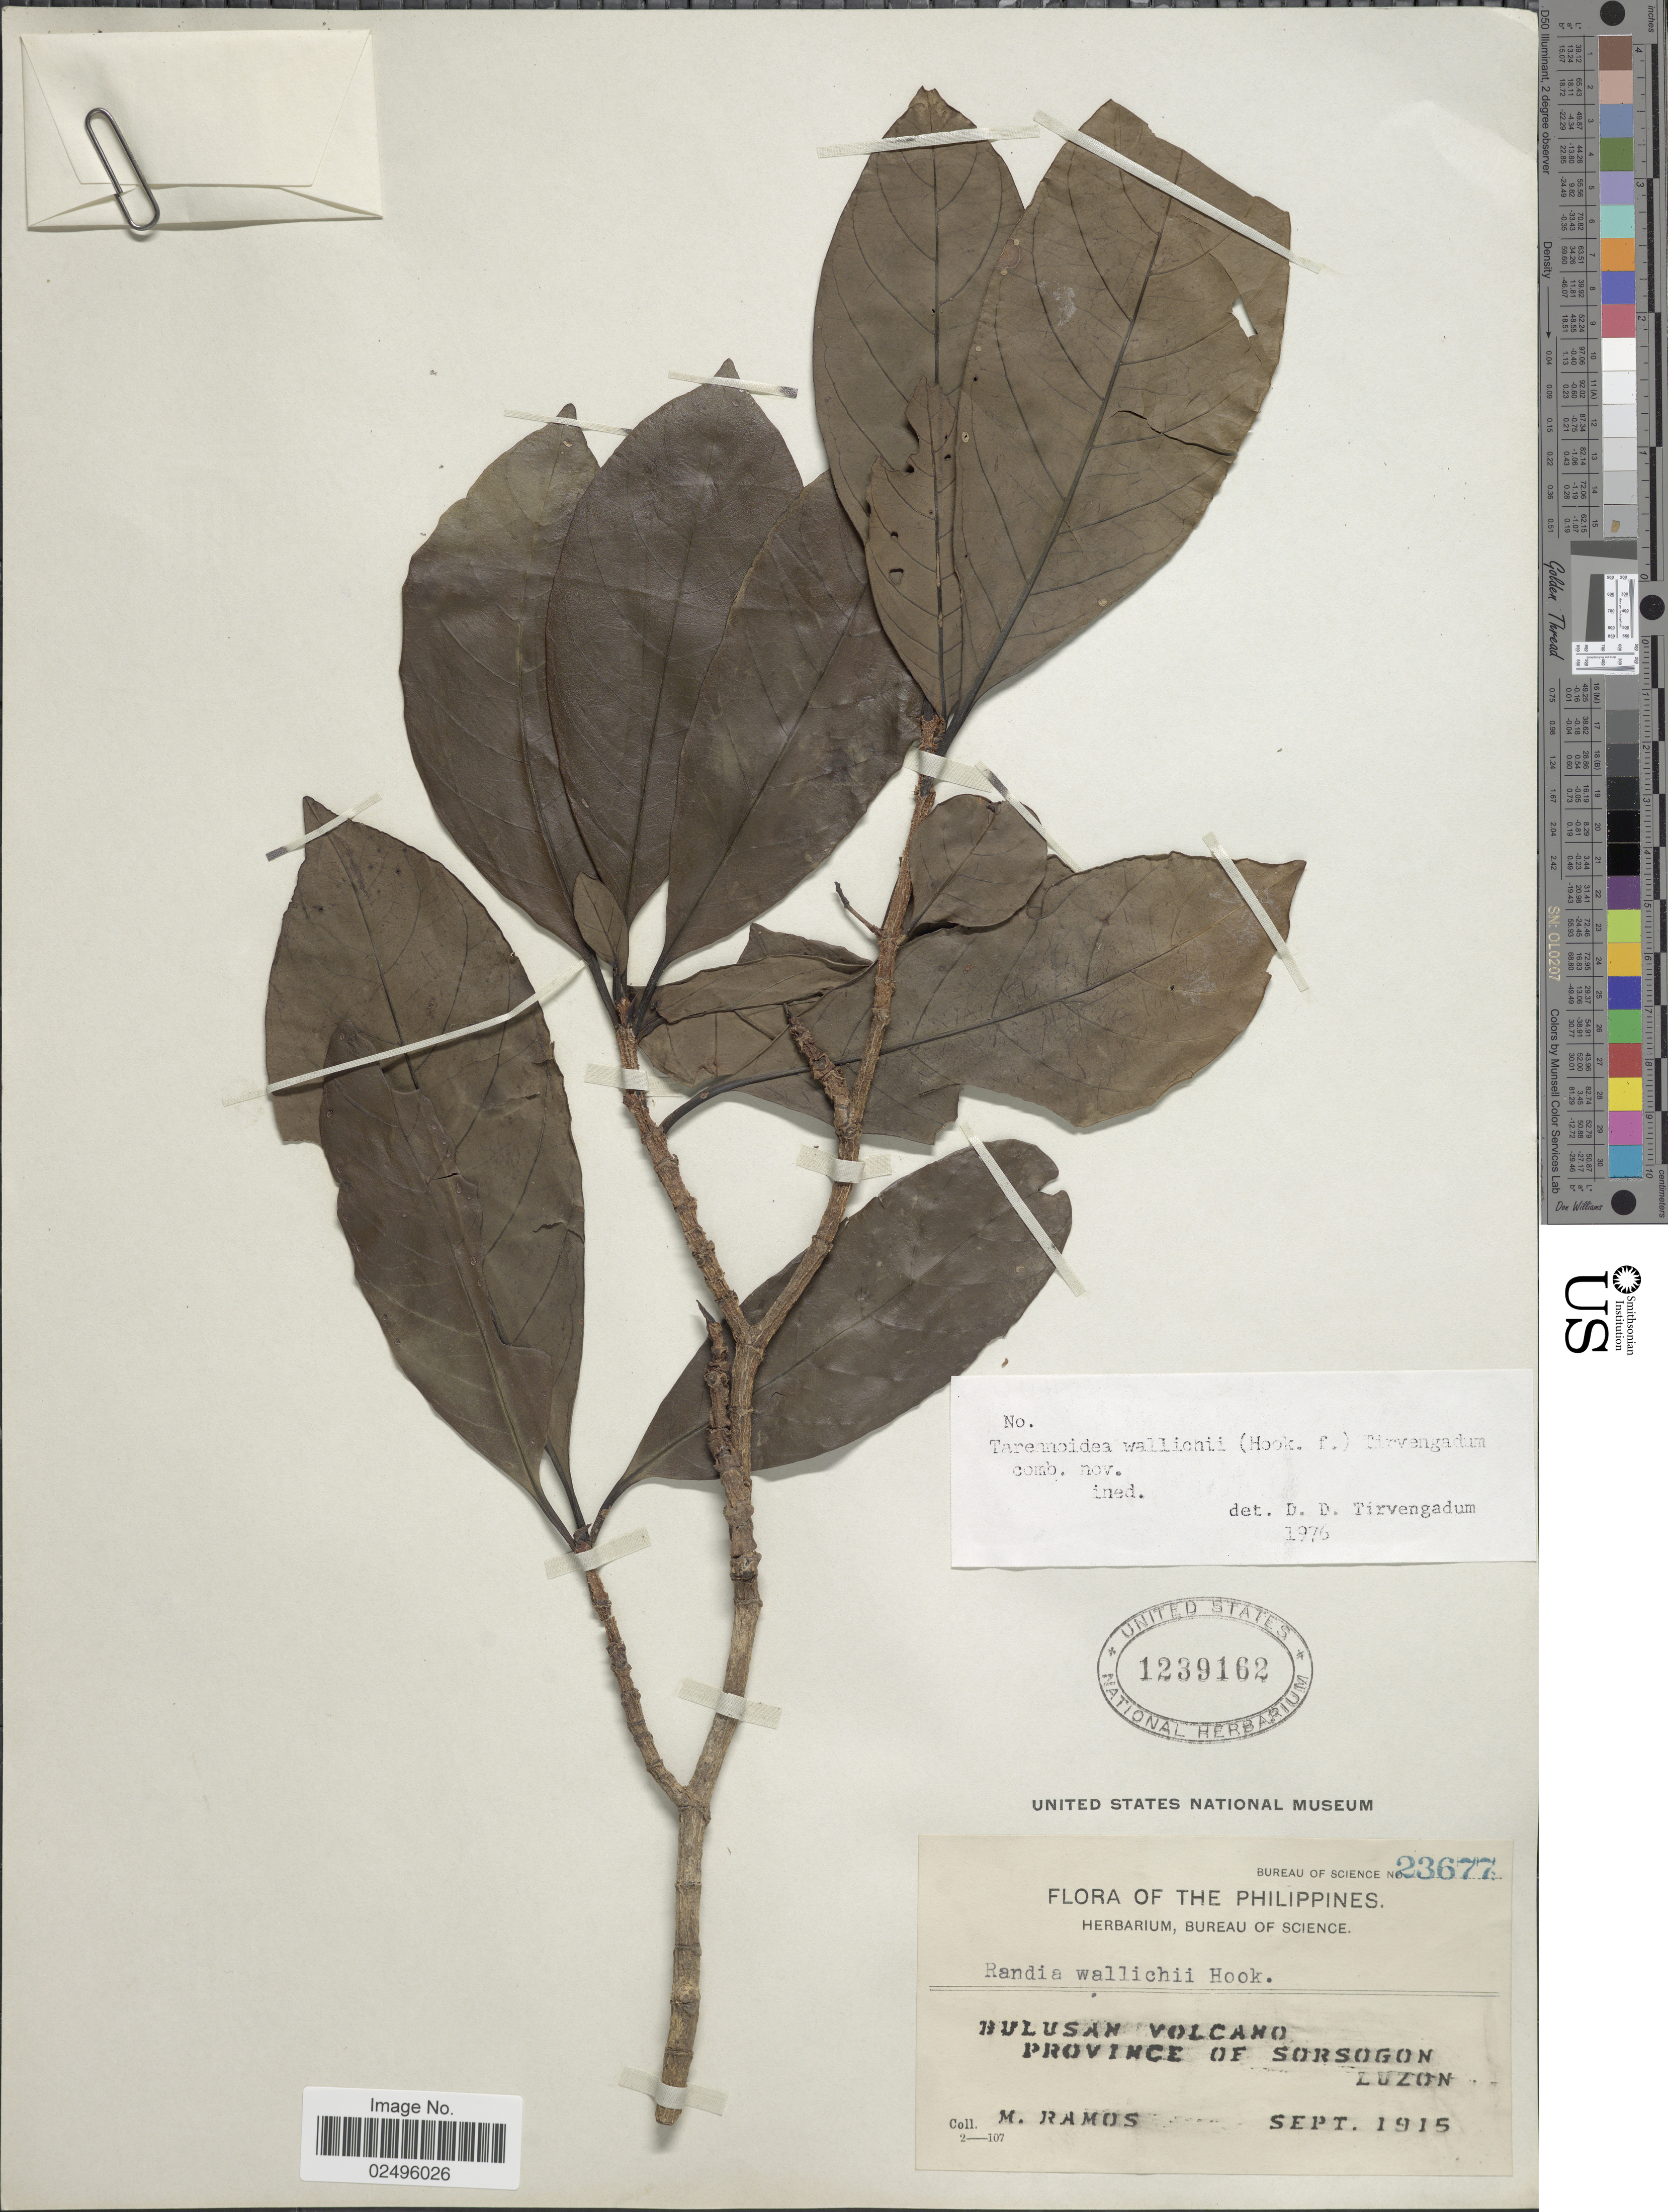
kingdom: Plantae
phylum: Tracheophyta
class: Magnoliopsida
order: Gentianales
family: Rubiaceae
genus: Tarennoidea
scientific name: Tarennoidea wallichii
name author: (Hook. f.) Tirveng. & Sastre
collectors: M. Ramos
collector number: Bureau of Science 23677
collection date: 1915-09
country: Philippines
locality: Bulusan Volcano, Province of Sorsogon, Luzon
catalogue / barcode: US 1239162